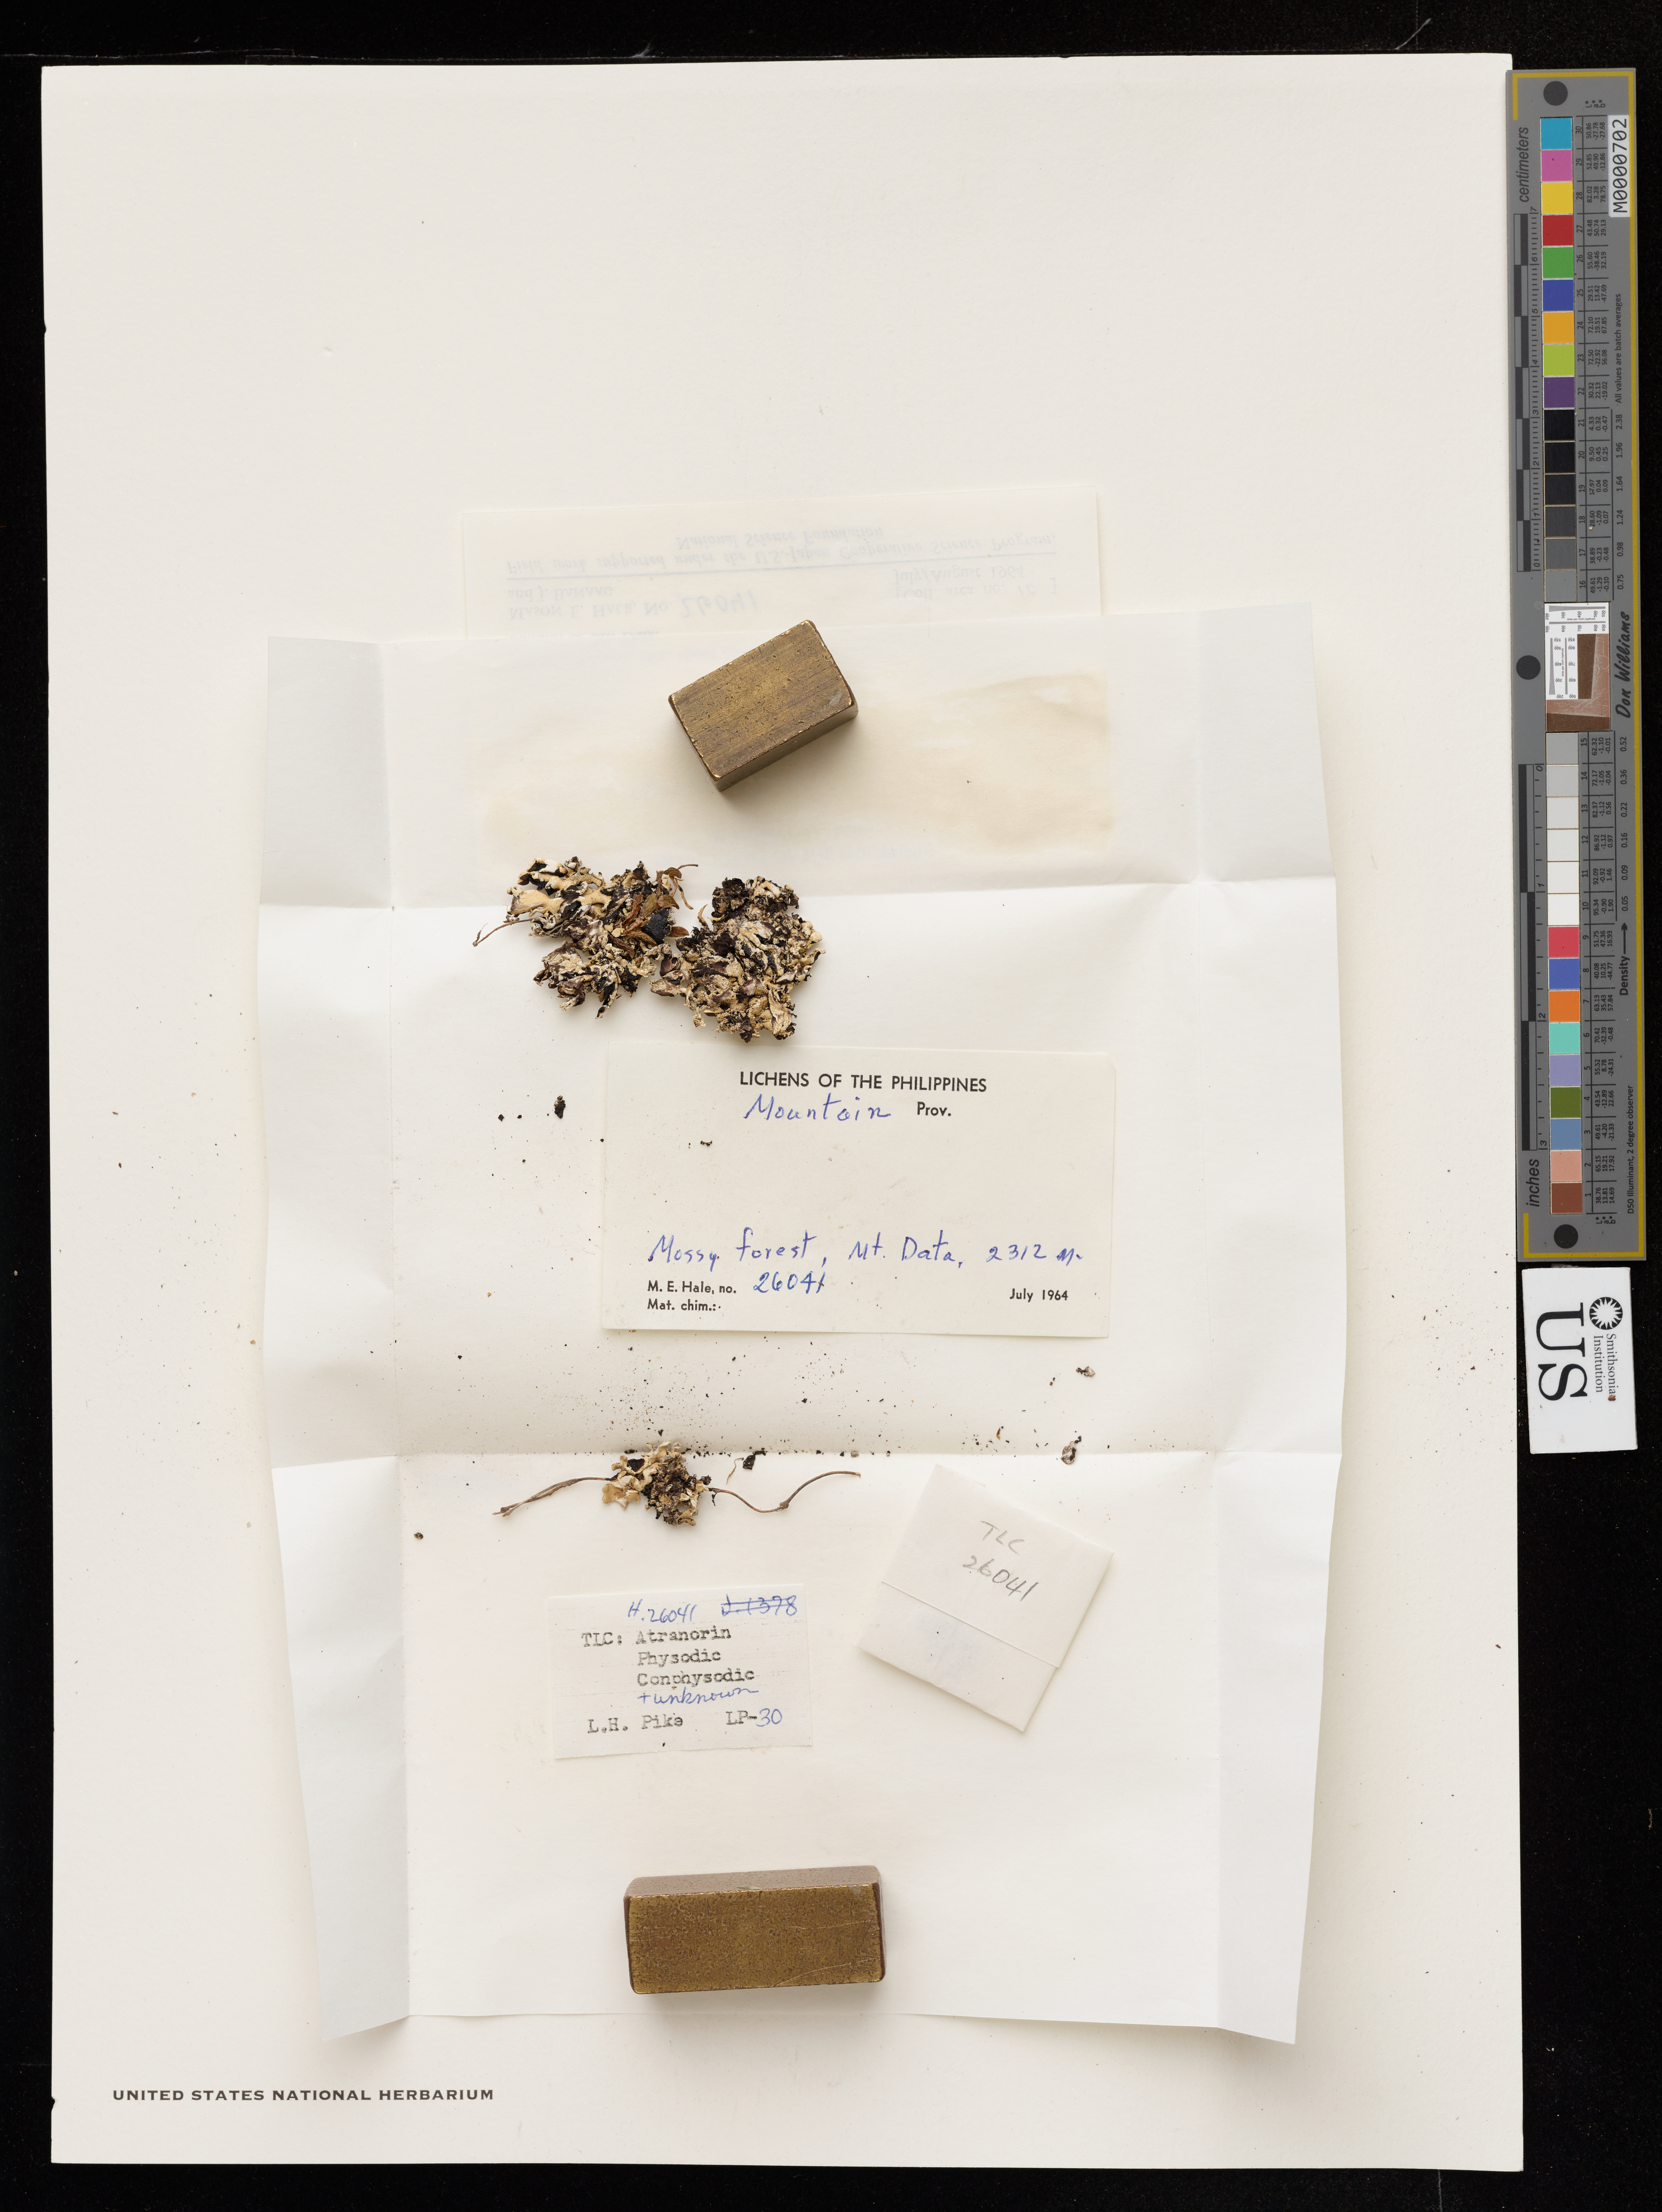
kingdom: Fungi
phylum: Ascomycota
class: Lecanoromycetes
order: Lecanorales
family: Parmeliaceae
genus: Hypogymnia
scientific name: Hypogymnia sp.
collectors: M. Hale & J. Banaag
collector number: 26041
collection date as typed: Jul 1964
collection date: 1964-07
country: Philippines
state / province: Cordillera (Administrative Region)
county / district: Mountain province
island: Luzon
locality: Summit of mt. data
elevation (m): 2300